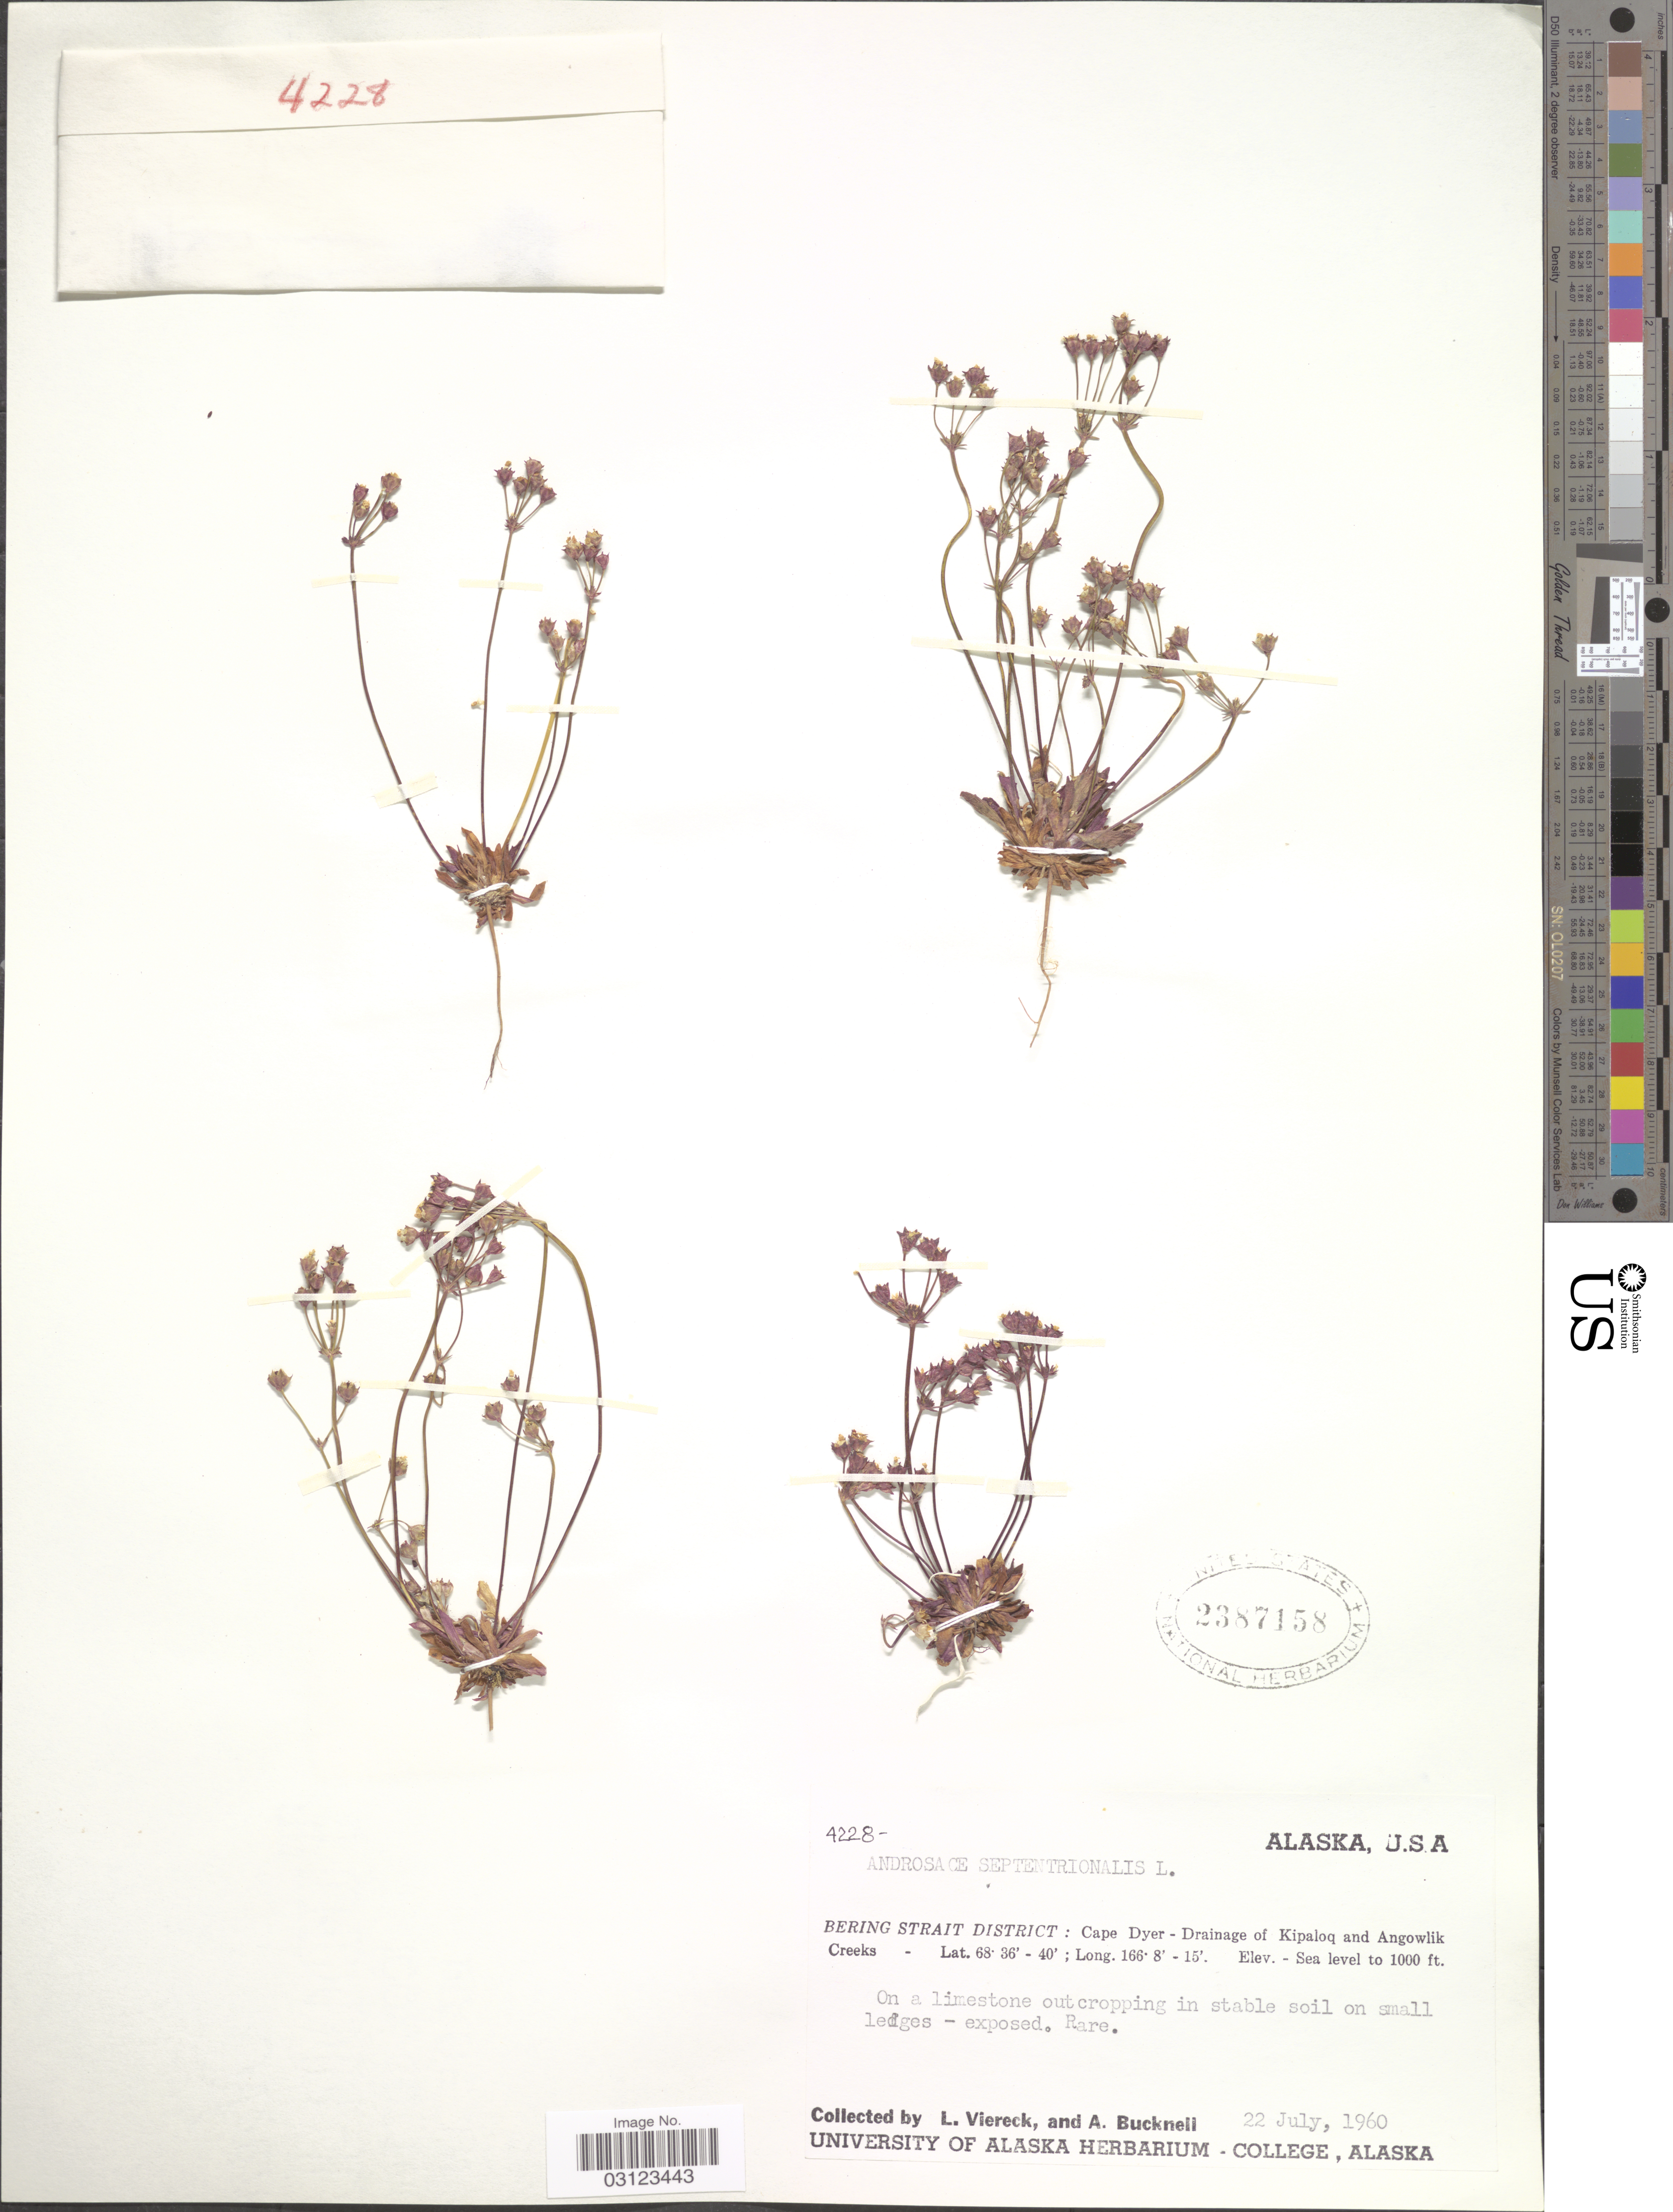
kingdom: Plantae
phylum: Tracheophyta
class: Magnoliopsida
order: Ericales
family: Primulaceae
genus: Androsace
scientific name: Androsace septentrionalis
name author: L.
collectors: L. Viereck & A. Bucknell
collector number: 4228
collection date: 1960-07-22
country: United States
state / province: Alaska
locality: Bering Strait District: Cape Dyer - Drainage of Kipaloq and Angowlik Creeks.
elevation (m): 0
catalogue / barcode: US 2387158